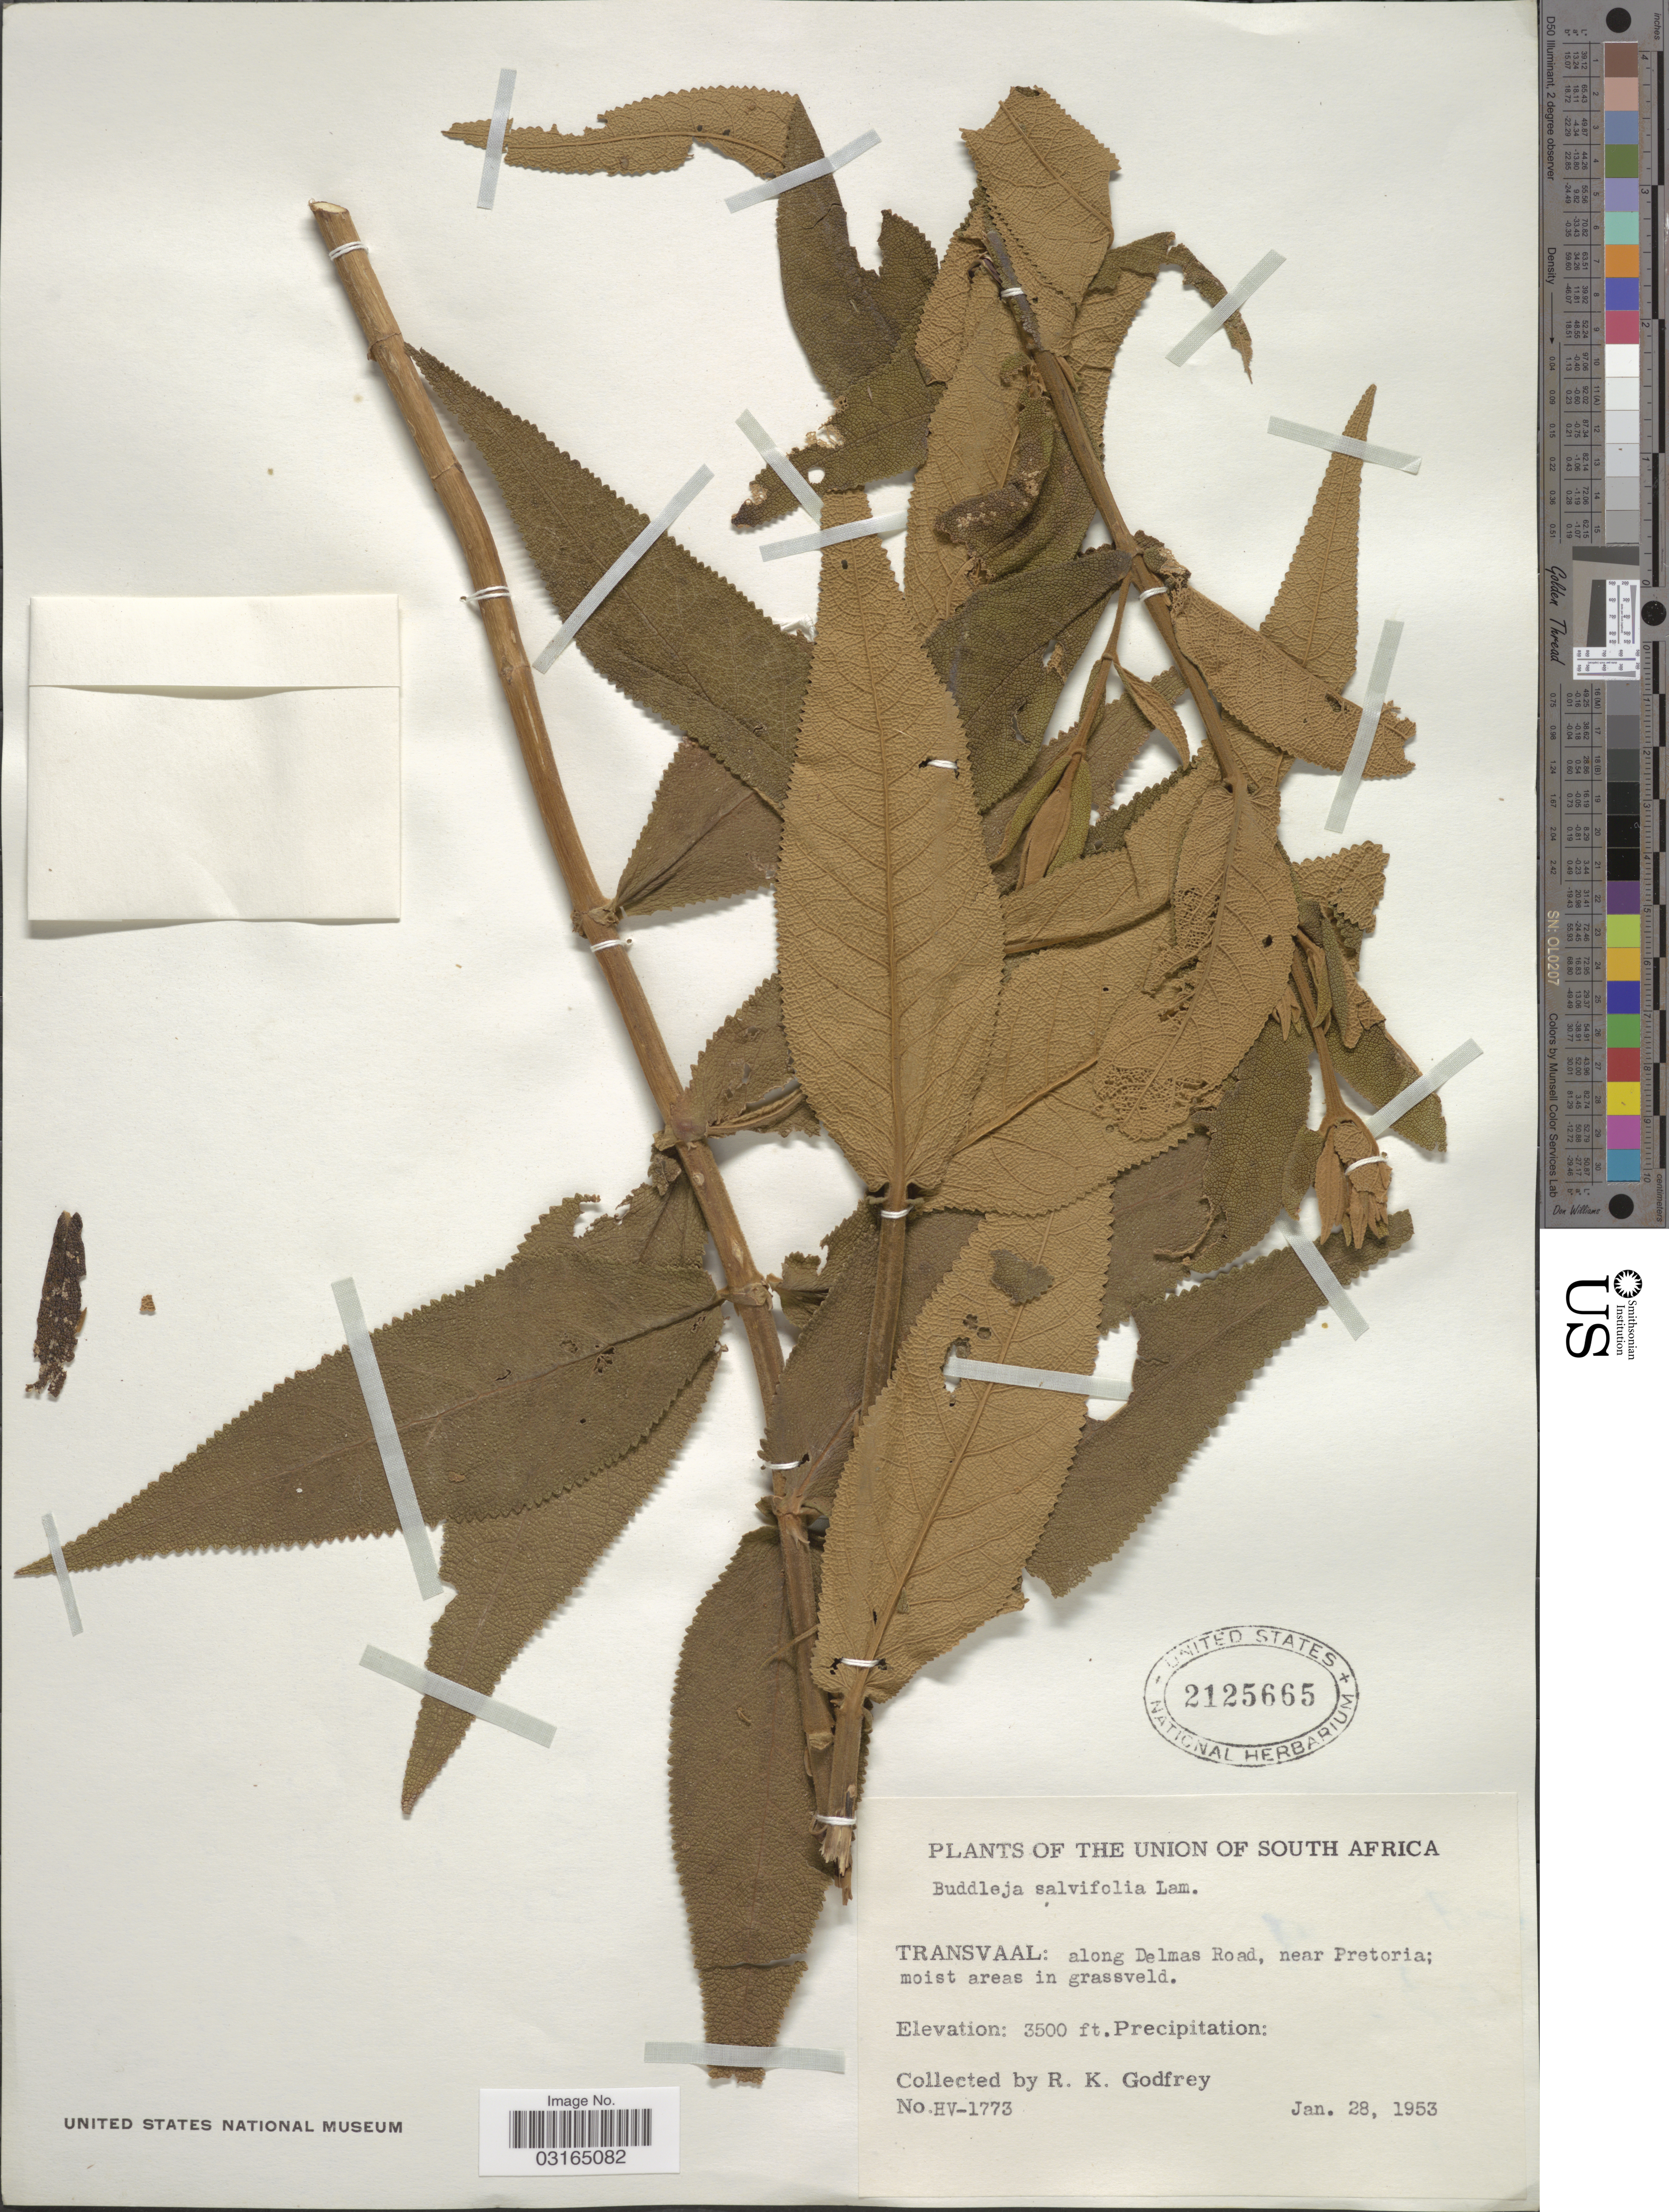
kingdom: Plantae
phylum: Tracheophyta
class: Magnoliopsida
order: Lamiales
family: Scrophulariaceae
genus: Buddleja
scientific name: Buddleja salviifolia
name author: (L.) Lam.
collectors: R. K. Godfrey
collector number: HV-1773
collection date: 1953-01-28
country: South Africa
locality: Union of South Africa. Transvaal: along Delmas Road, near Pretoria.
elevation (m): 1067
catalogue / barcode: US 2125665